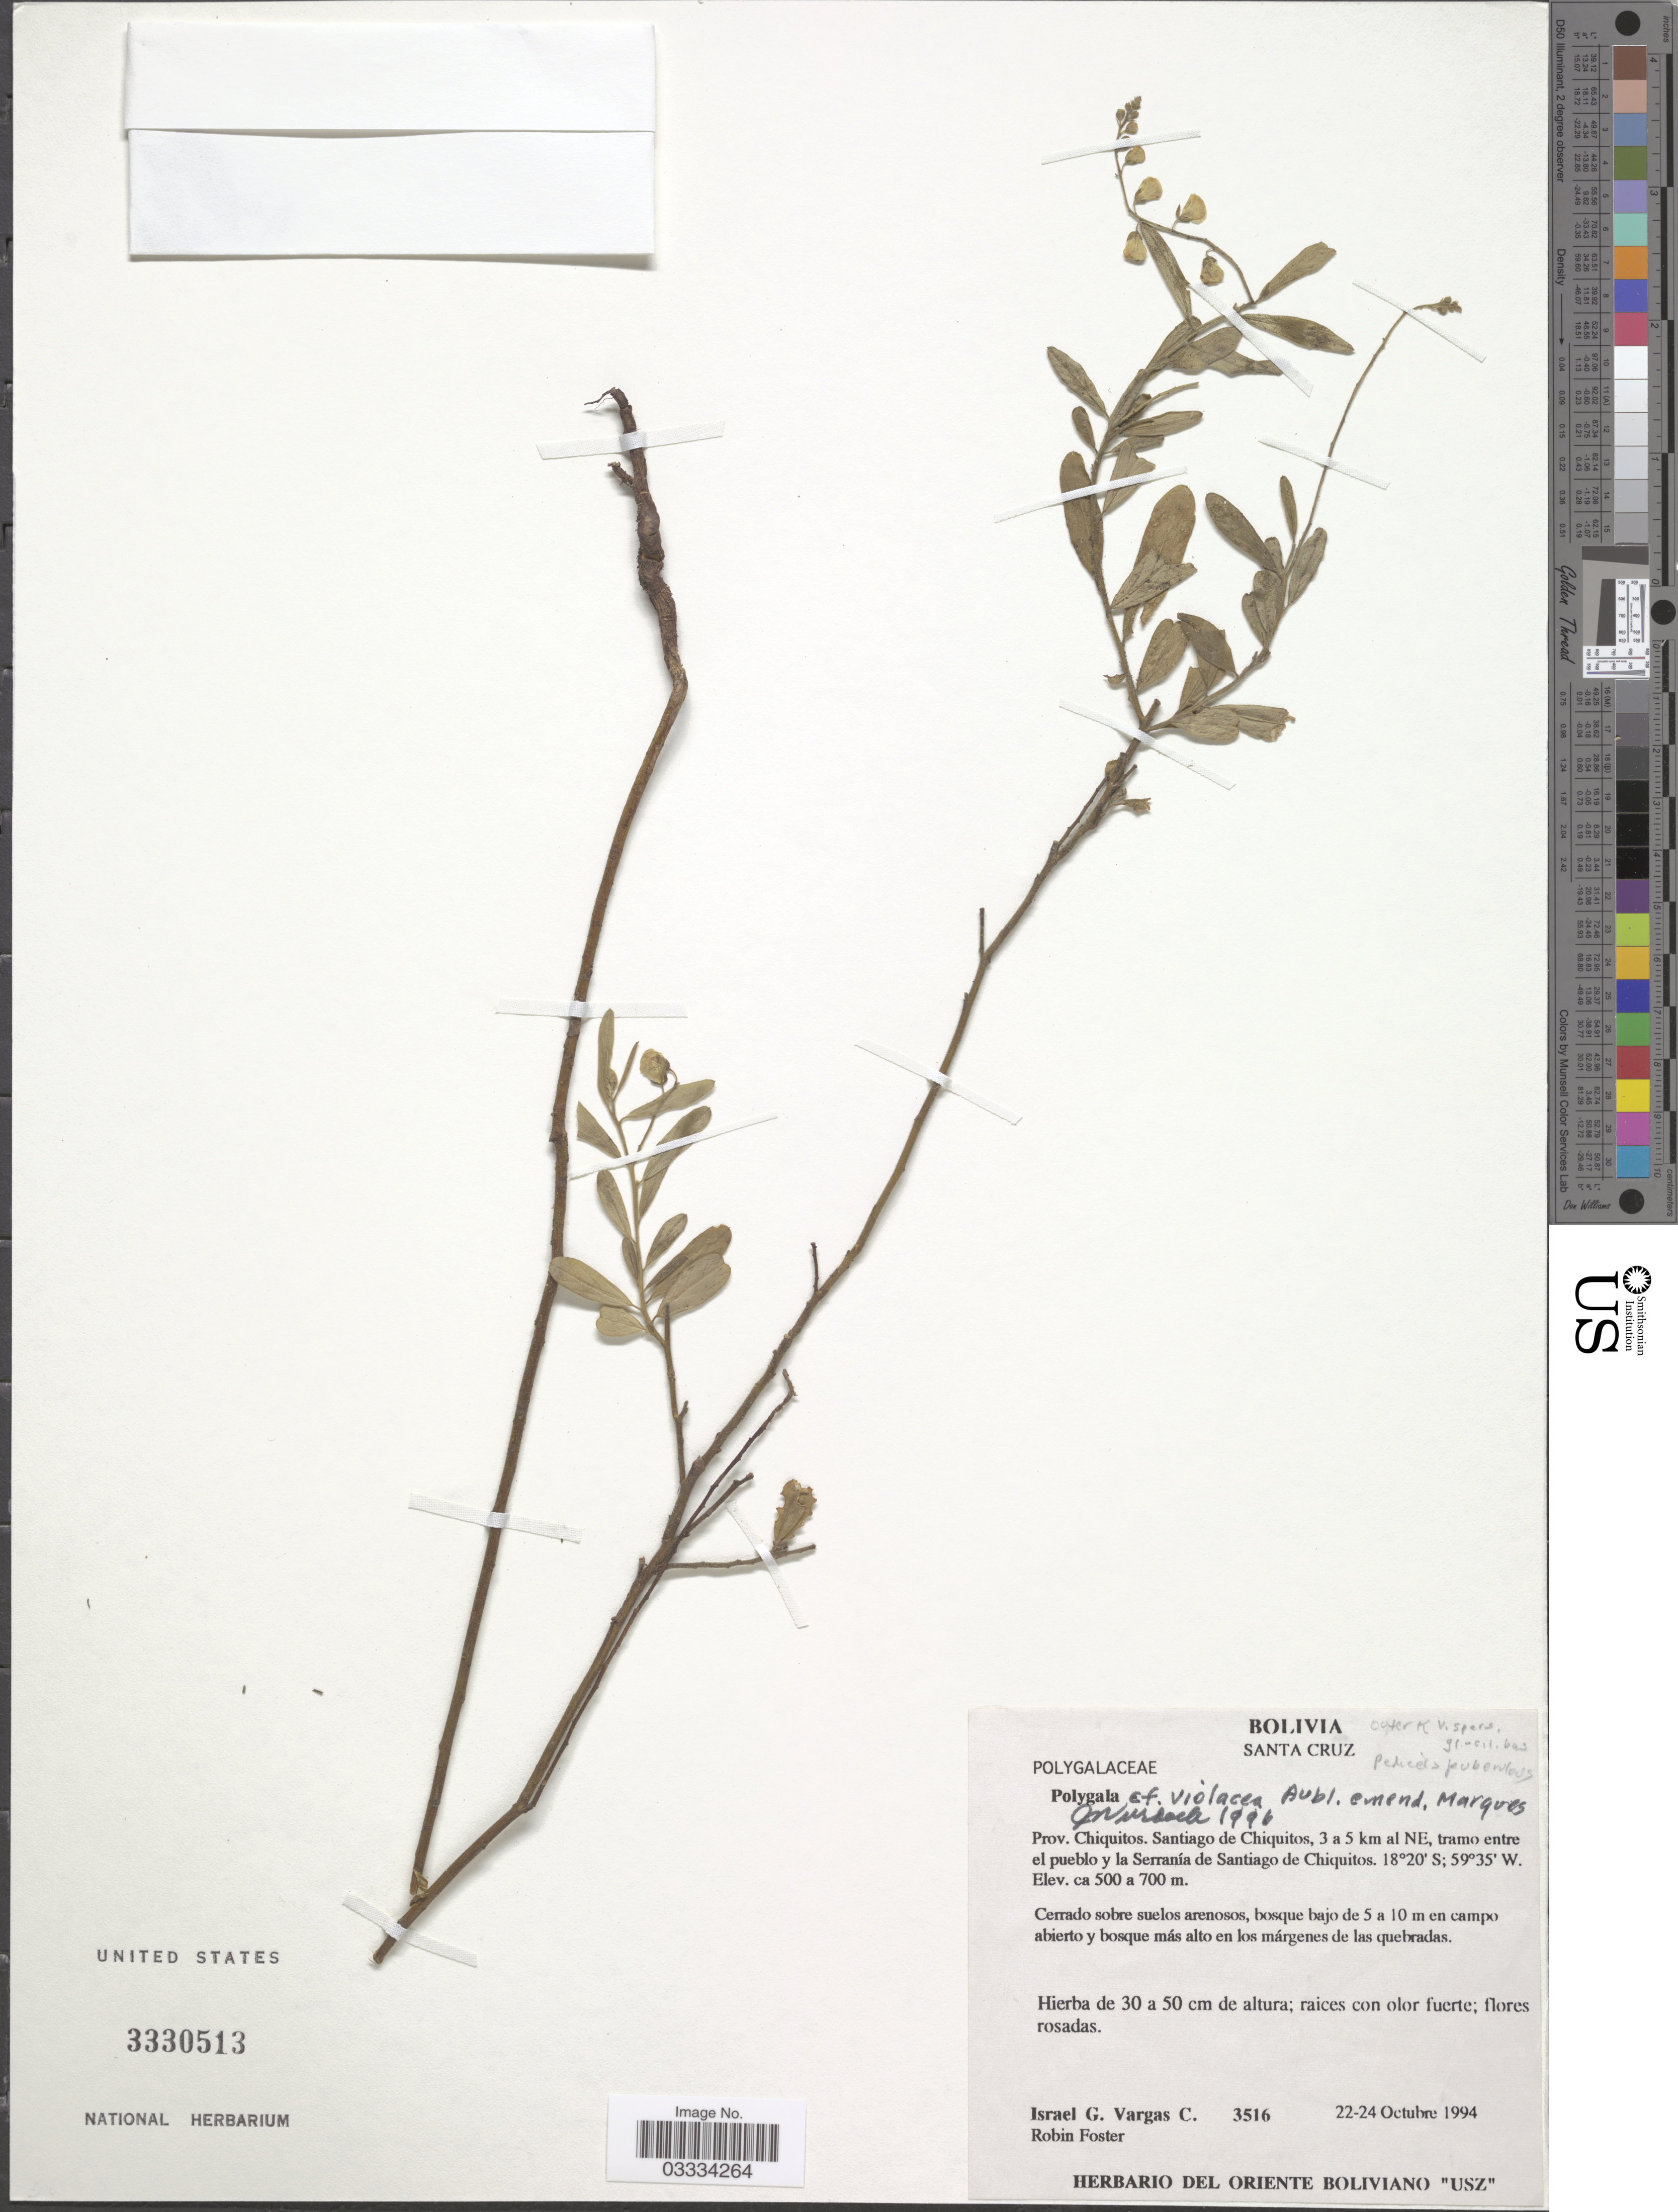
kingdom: Plantae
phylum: Tracheophyta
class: Magnoliopsida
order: Fabales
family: Polygalaceae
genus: Asemeia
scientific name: Asemeia violacea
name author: (Aubl.) J.F.B. Pastore & J.R. Abbott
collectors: I. Vargas C.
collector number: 3516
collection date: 1994-10-22/1994-10-24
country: Bolivia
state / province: Santa Cruz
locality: Prov. Chiquitos. Santiago de Chiquitos, 3 a 5 km al NE, tramo entre el pueblo y la Serranía de Santiago de Chiquitos.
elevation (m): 500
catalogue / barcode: US 3330513